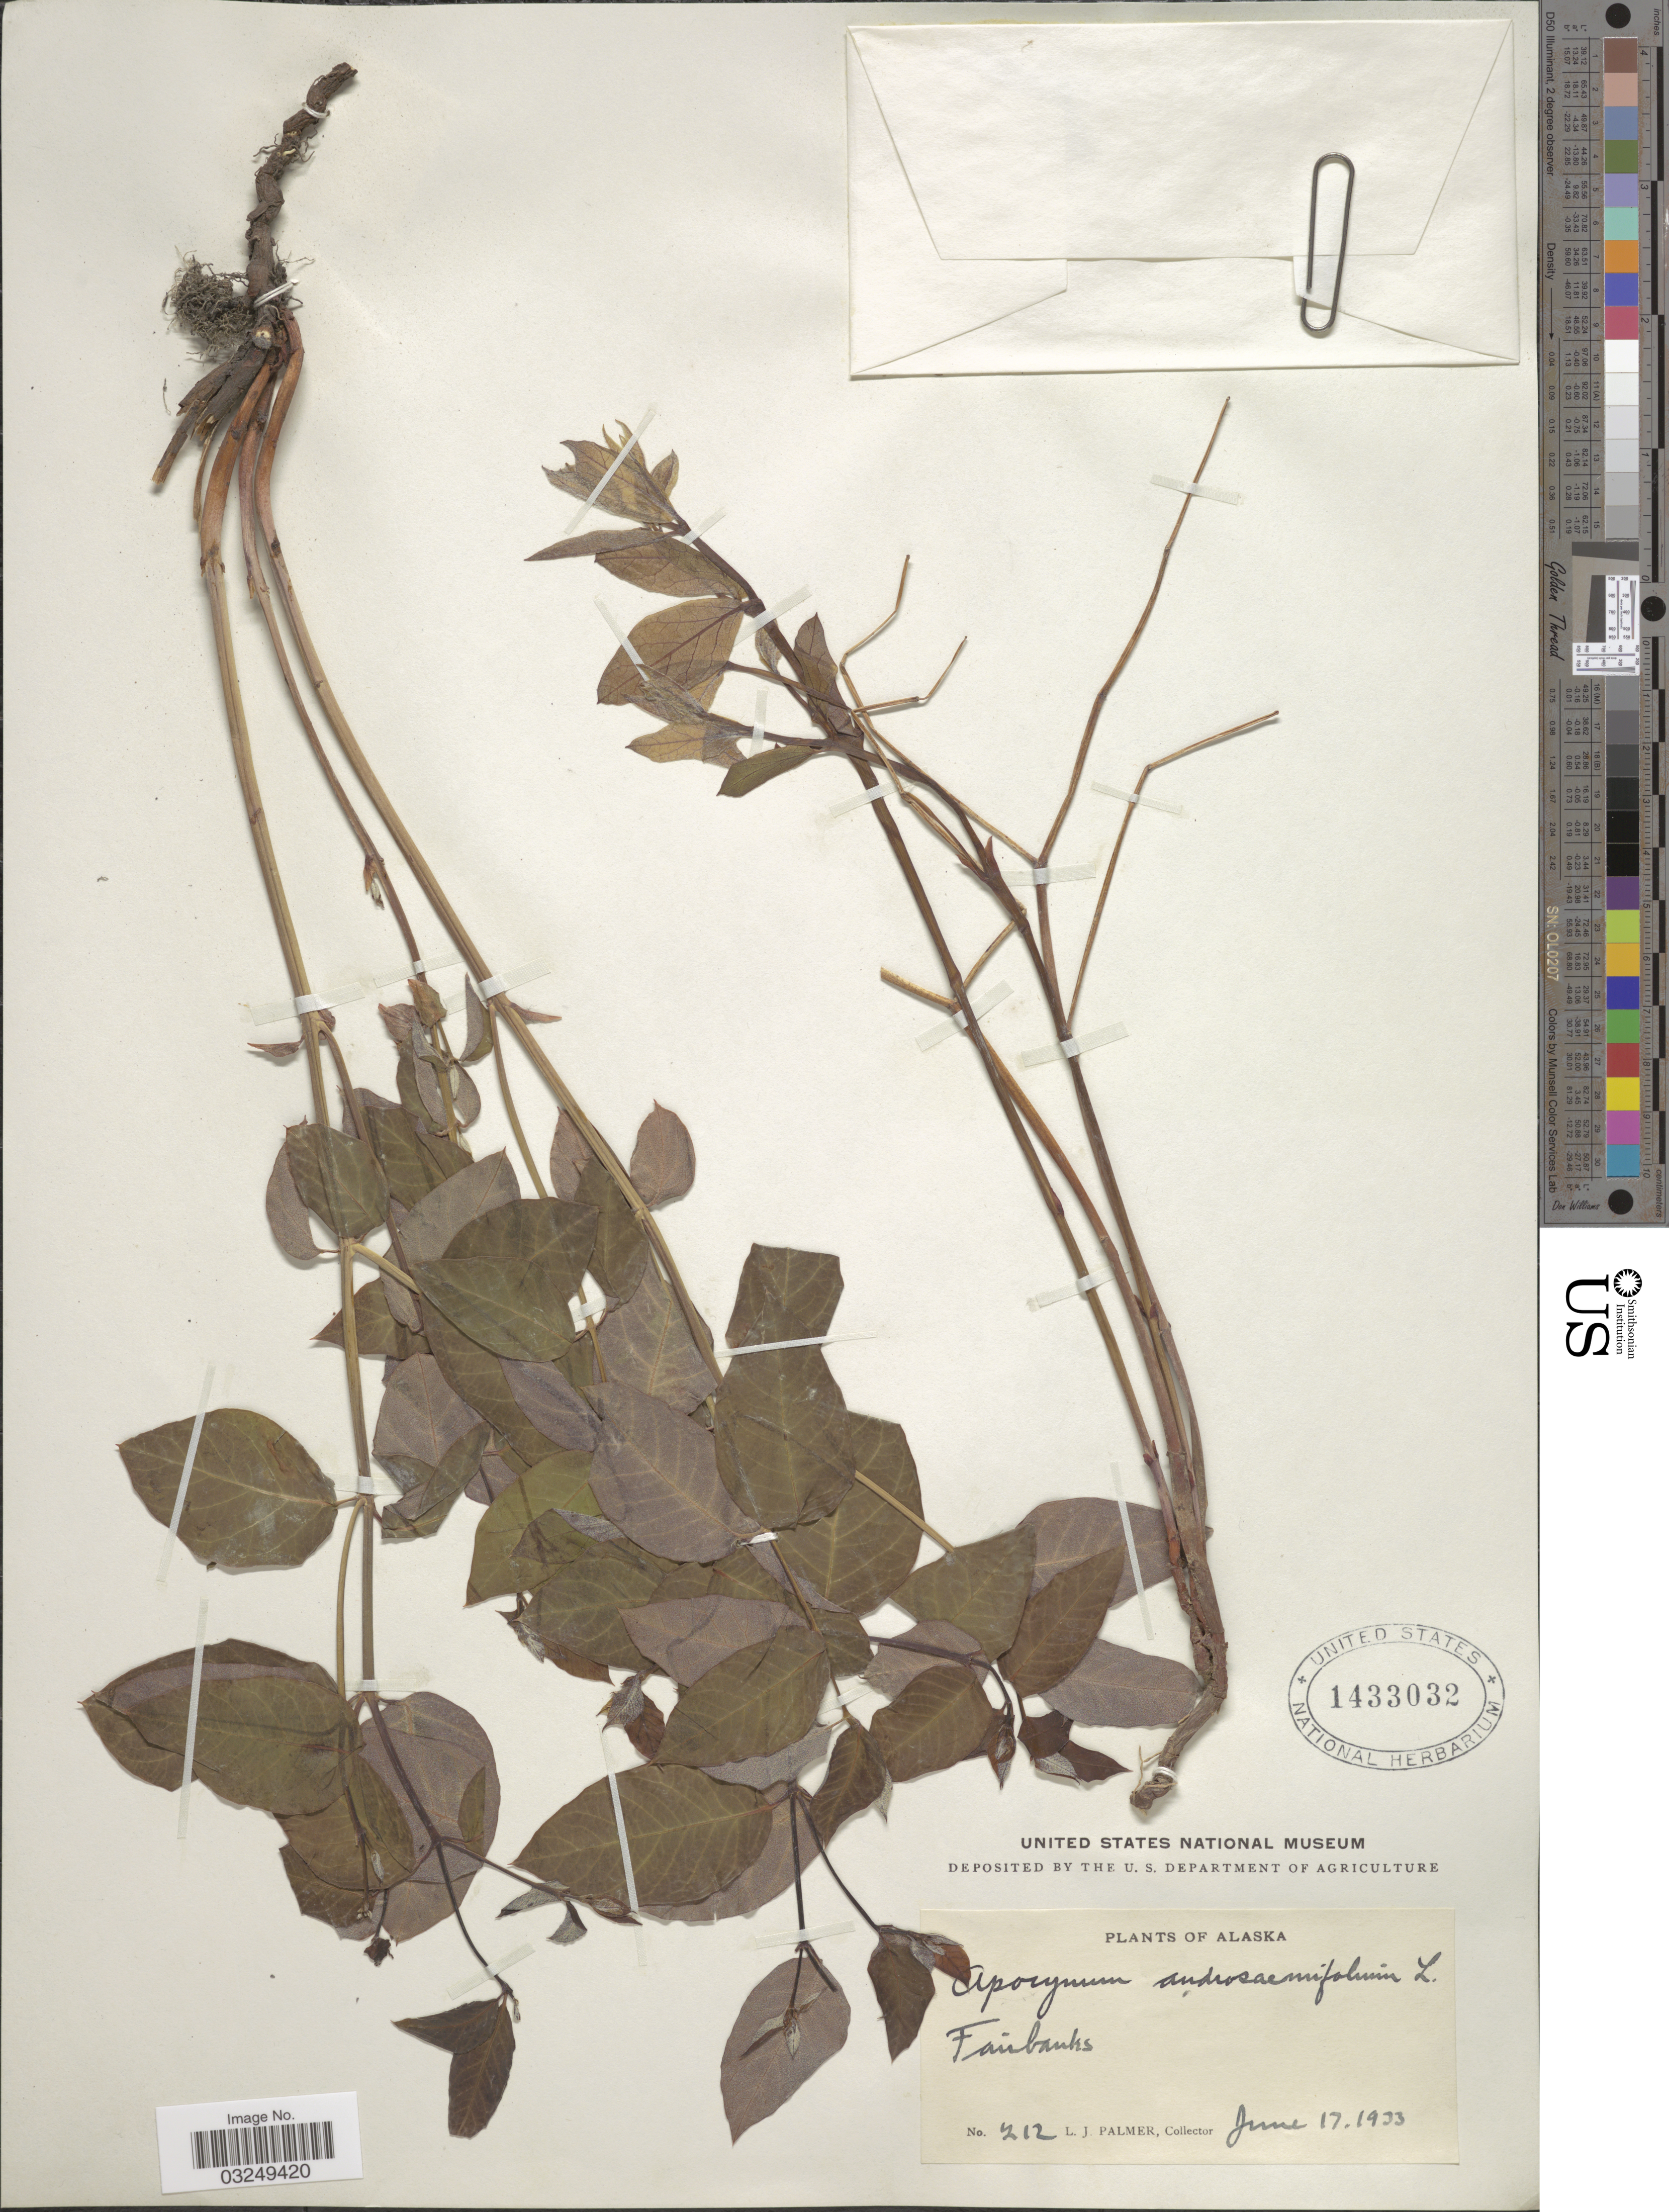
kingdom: Plantae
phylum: Tracheophyta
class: Magnoliopsida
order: Gentianales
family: Apocynaceae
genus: Apocynum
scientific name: Apocynum androsaemifolium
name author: L.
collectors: L. J. Palmer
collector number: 212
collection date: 1933-06-17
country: United States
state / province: Alaska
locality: Fairbanks.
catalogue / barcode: US 1433032